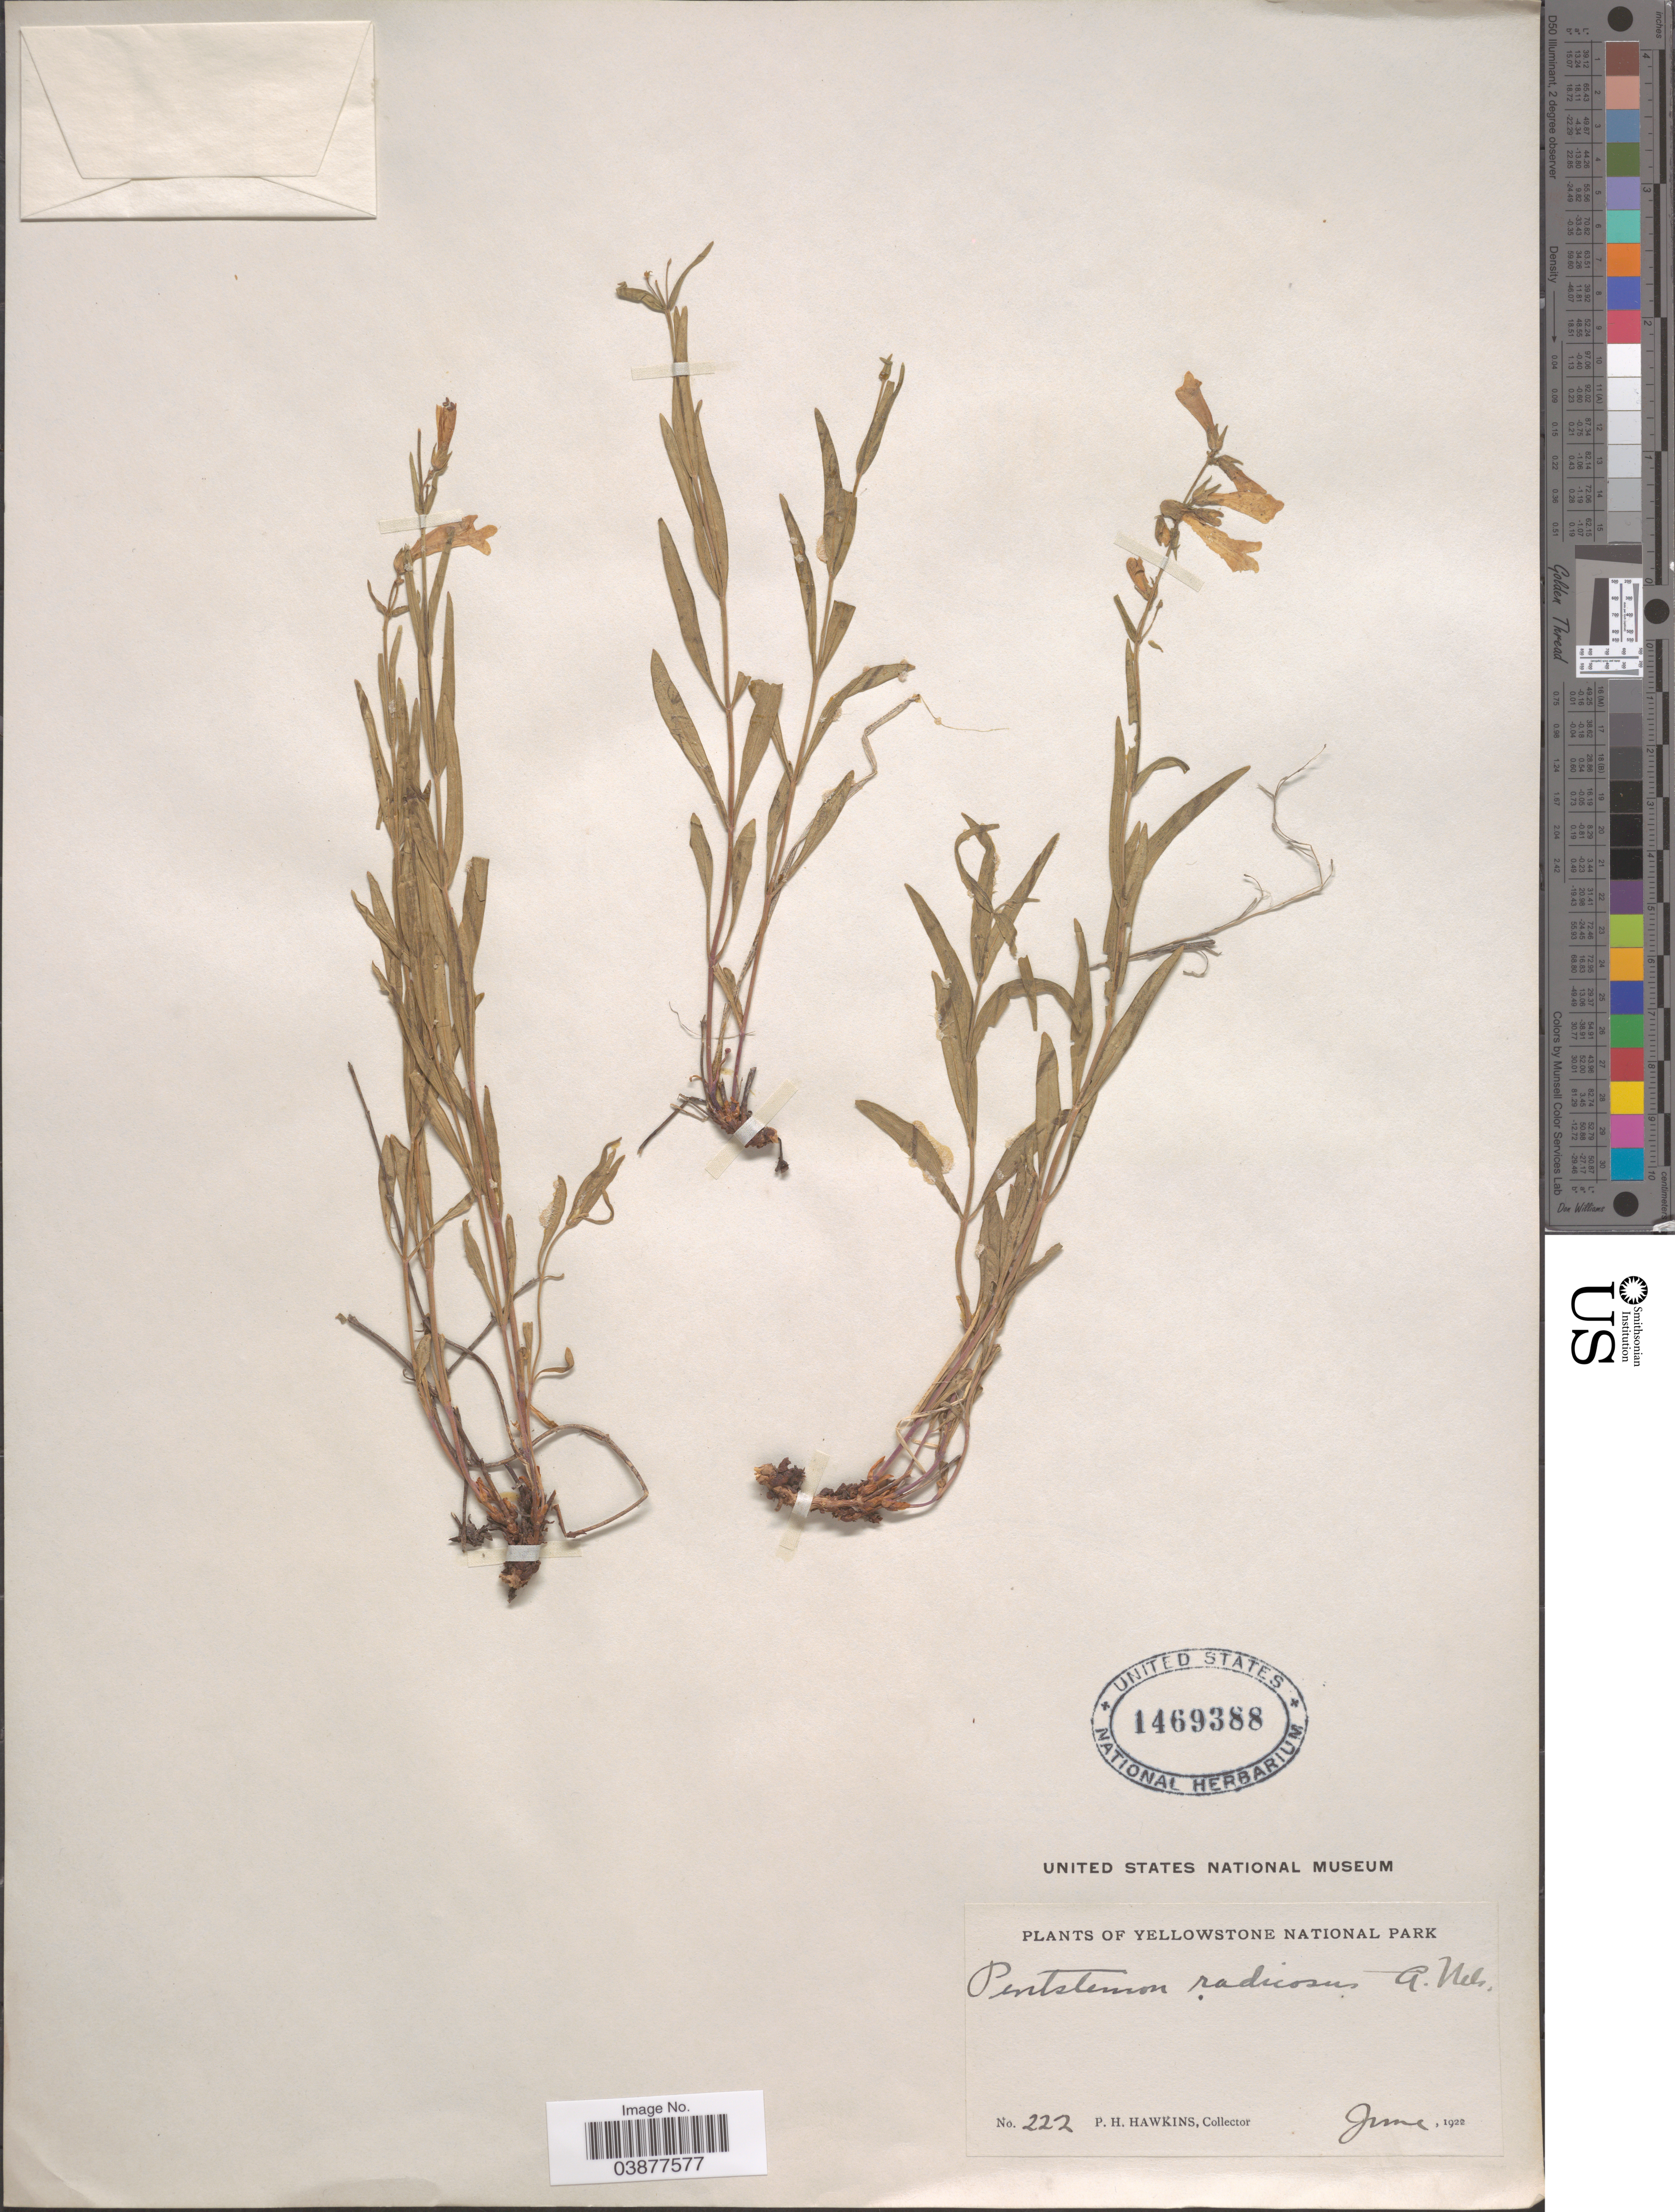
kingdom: Plantae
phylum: Tracheophyta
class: Magnoliopsida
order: Lamiales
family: Plantaginaceae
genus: Penstemon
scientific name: Penstemon radicosus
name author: A. Nelson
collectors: P. Hawkins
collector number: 222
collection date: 1922-06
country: United States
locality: Yellowstone National Park.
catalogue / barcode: US 1469388